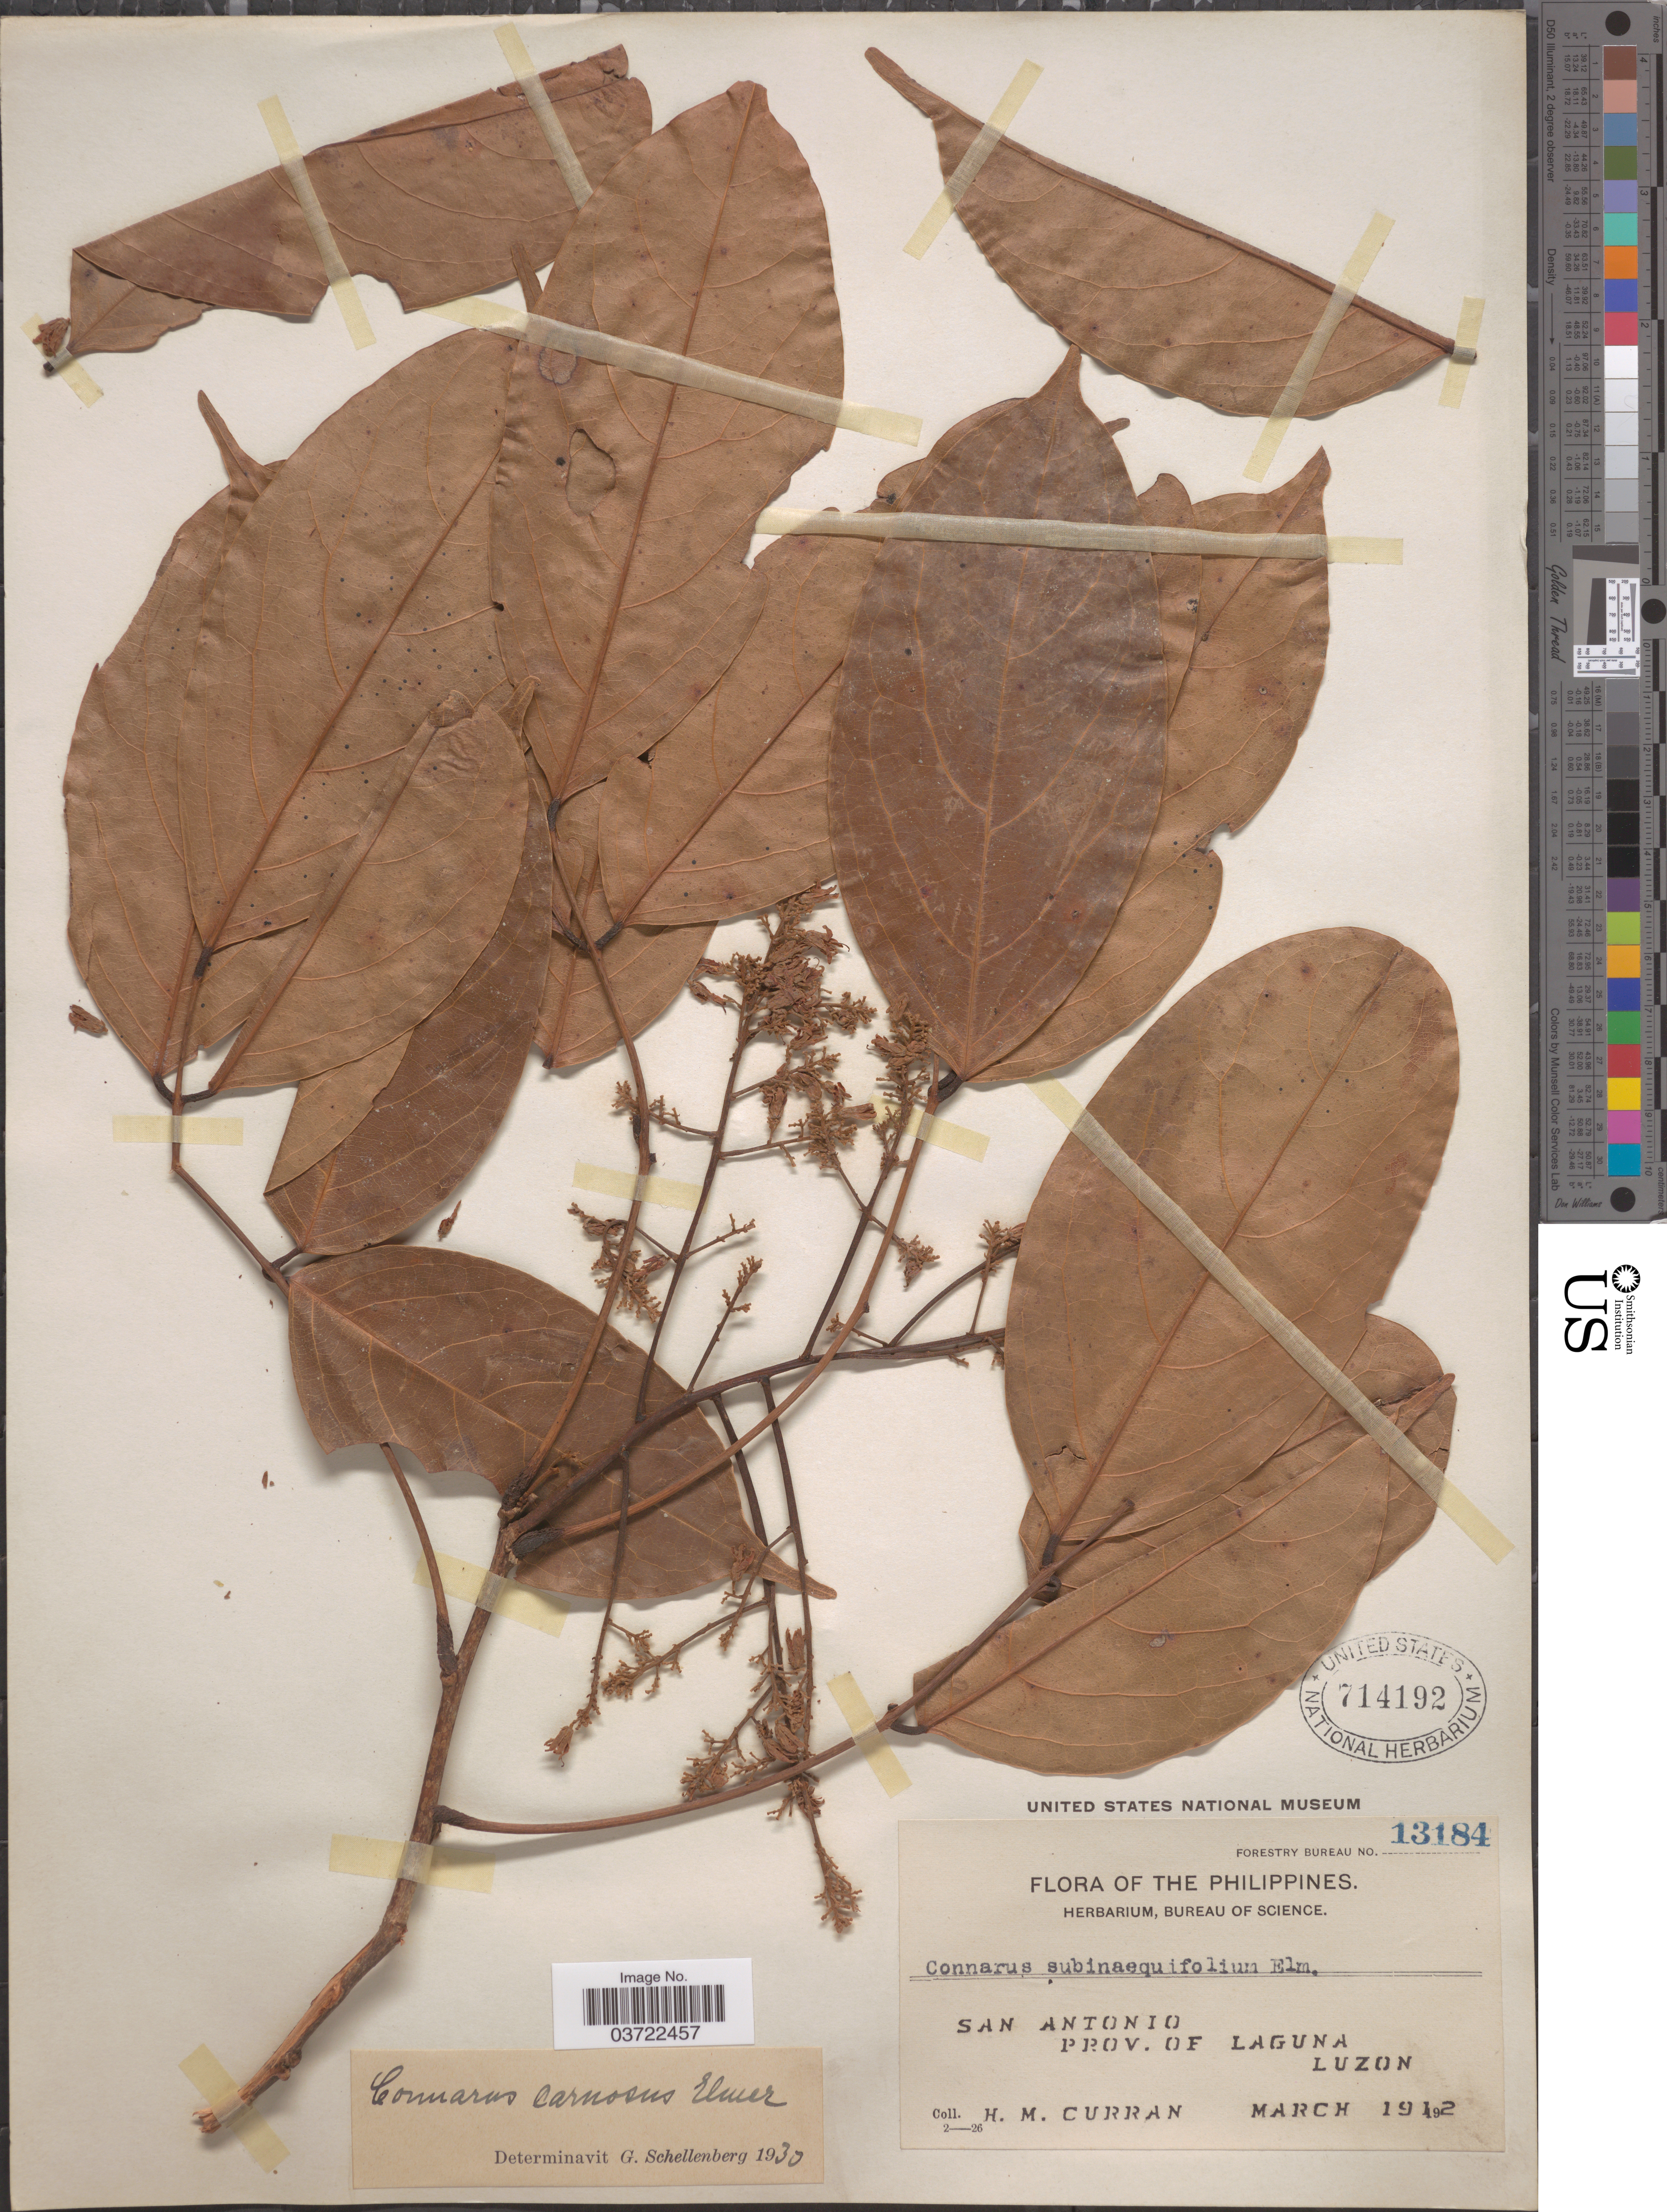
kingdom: Plantae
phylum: Tracheophyta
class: Magnoliopsida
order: Oxalidales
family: Connaraceae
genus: Connarus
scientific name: Connarus carnosus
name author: Elmer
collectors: H. M. Curran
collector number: Forestry Bureau 13184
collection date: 1912-03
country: Philippines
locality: San Antonio, Prov. of Laguna Luzon.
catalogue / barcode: US 714192